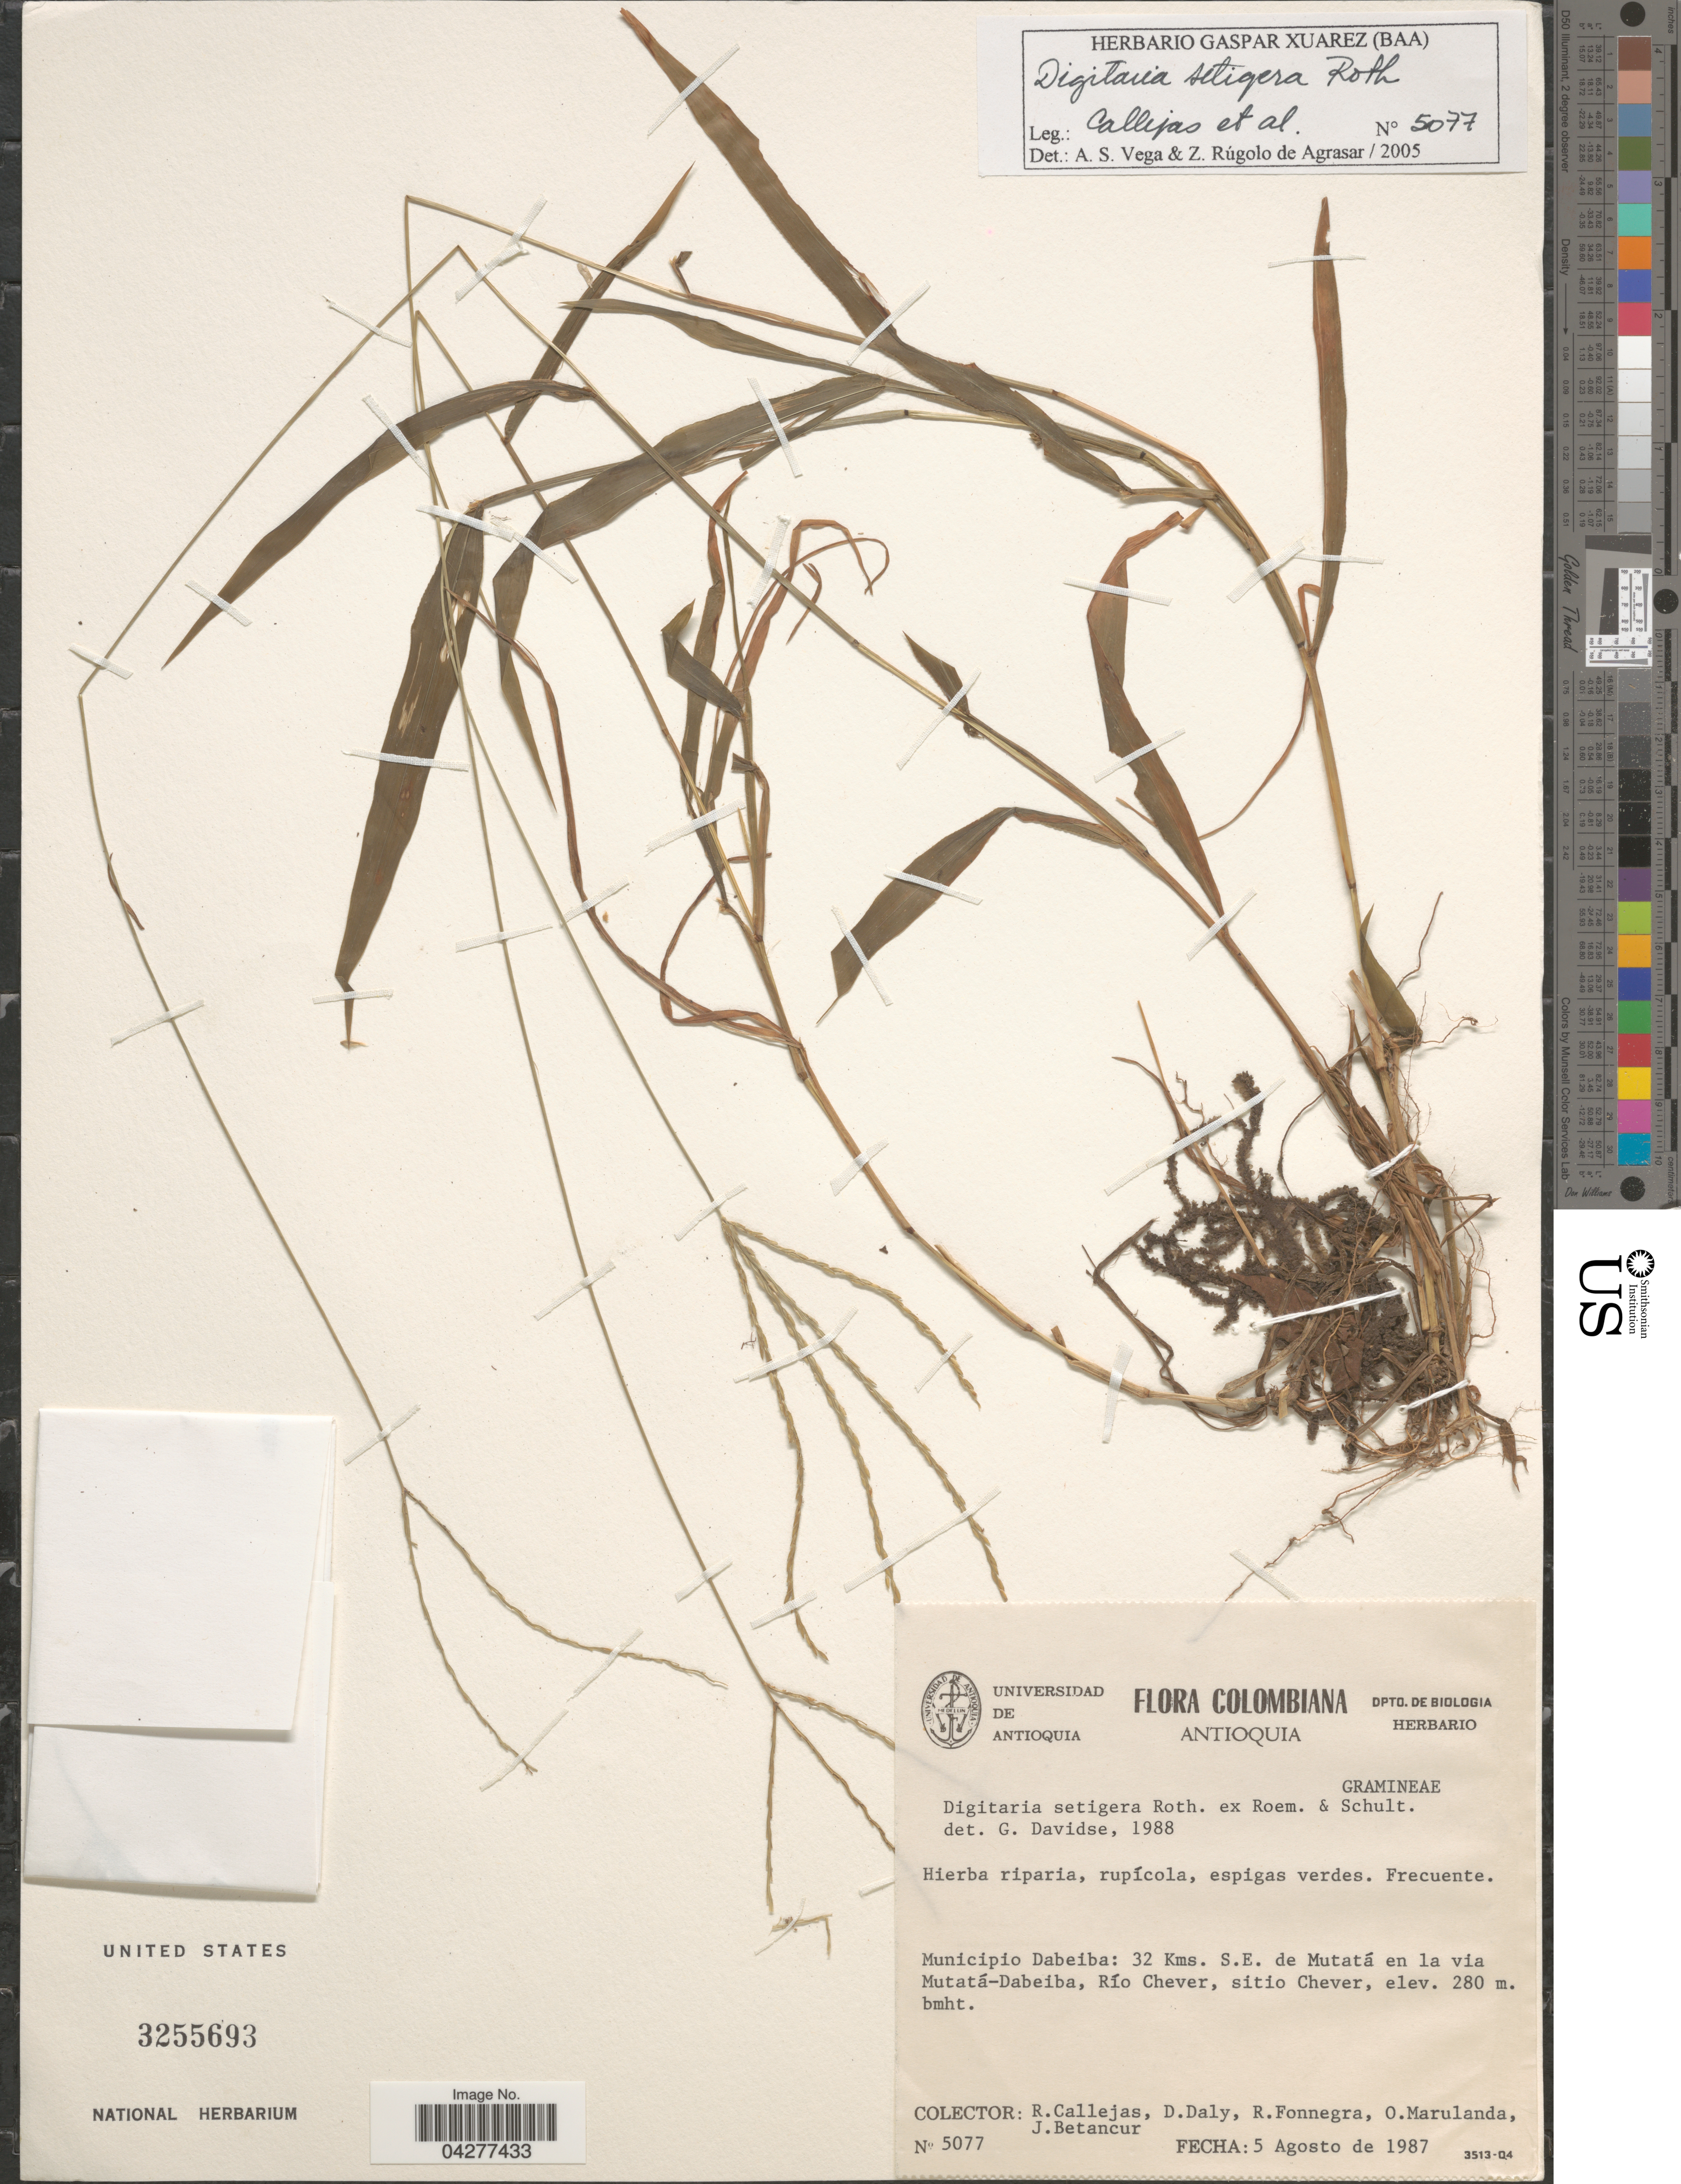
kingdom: Plantae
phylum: Tracheophyta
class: Liliopsida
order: Poales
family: Poaceae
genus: Digitaria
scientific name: Digitaria setigera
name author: Roth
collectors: R. Callejas, D. C. Daly, R. Fonnegra G., O. Marulanda & J. Betancur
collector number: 5077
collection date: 1987-08-05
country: Colombia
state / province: Antioquia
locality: Colombiana. Municipio Dabeiba: 32 Kms. S.E. de Mutatá en la via Mutatá-Dabeiba, Río Chever, sitio Chever.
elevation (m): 280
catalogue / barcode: US 3255693